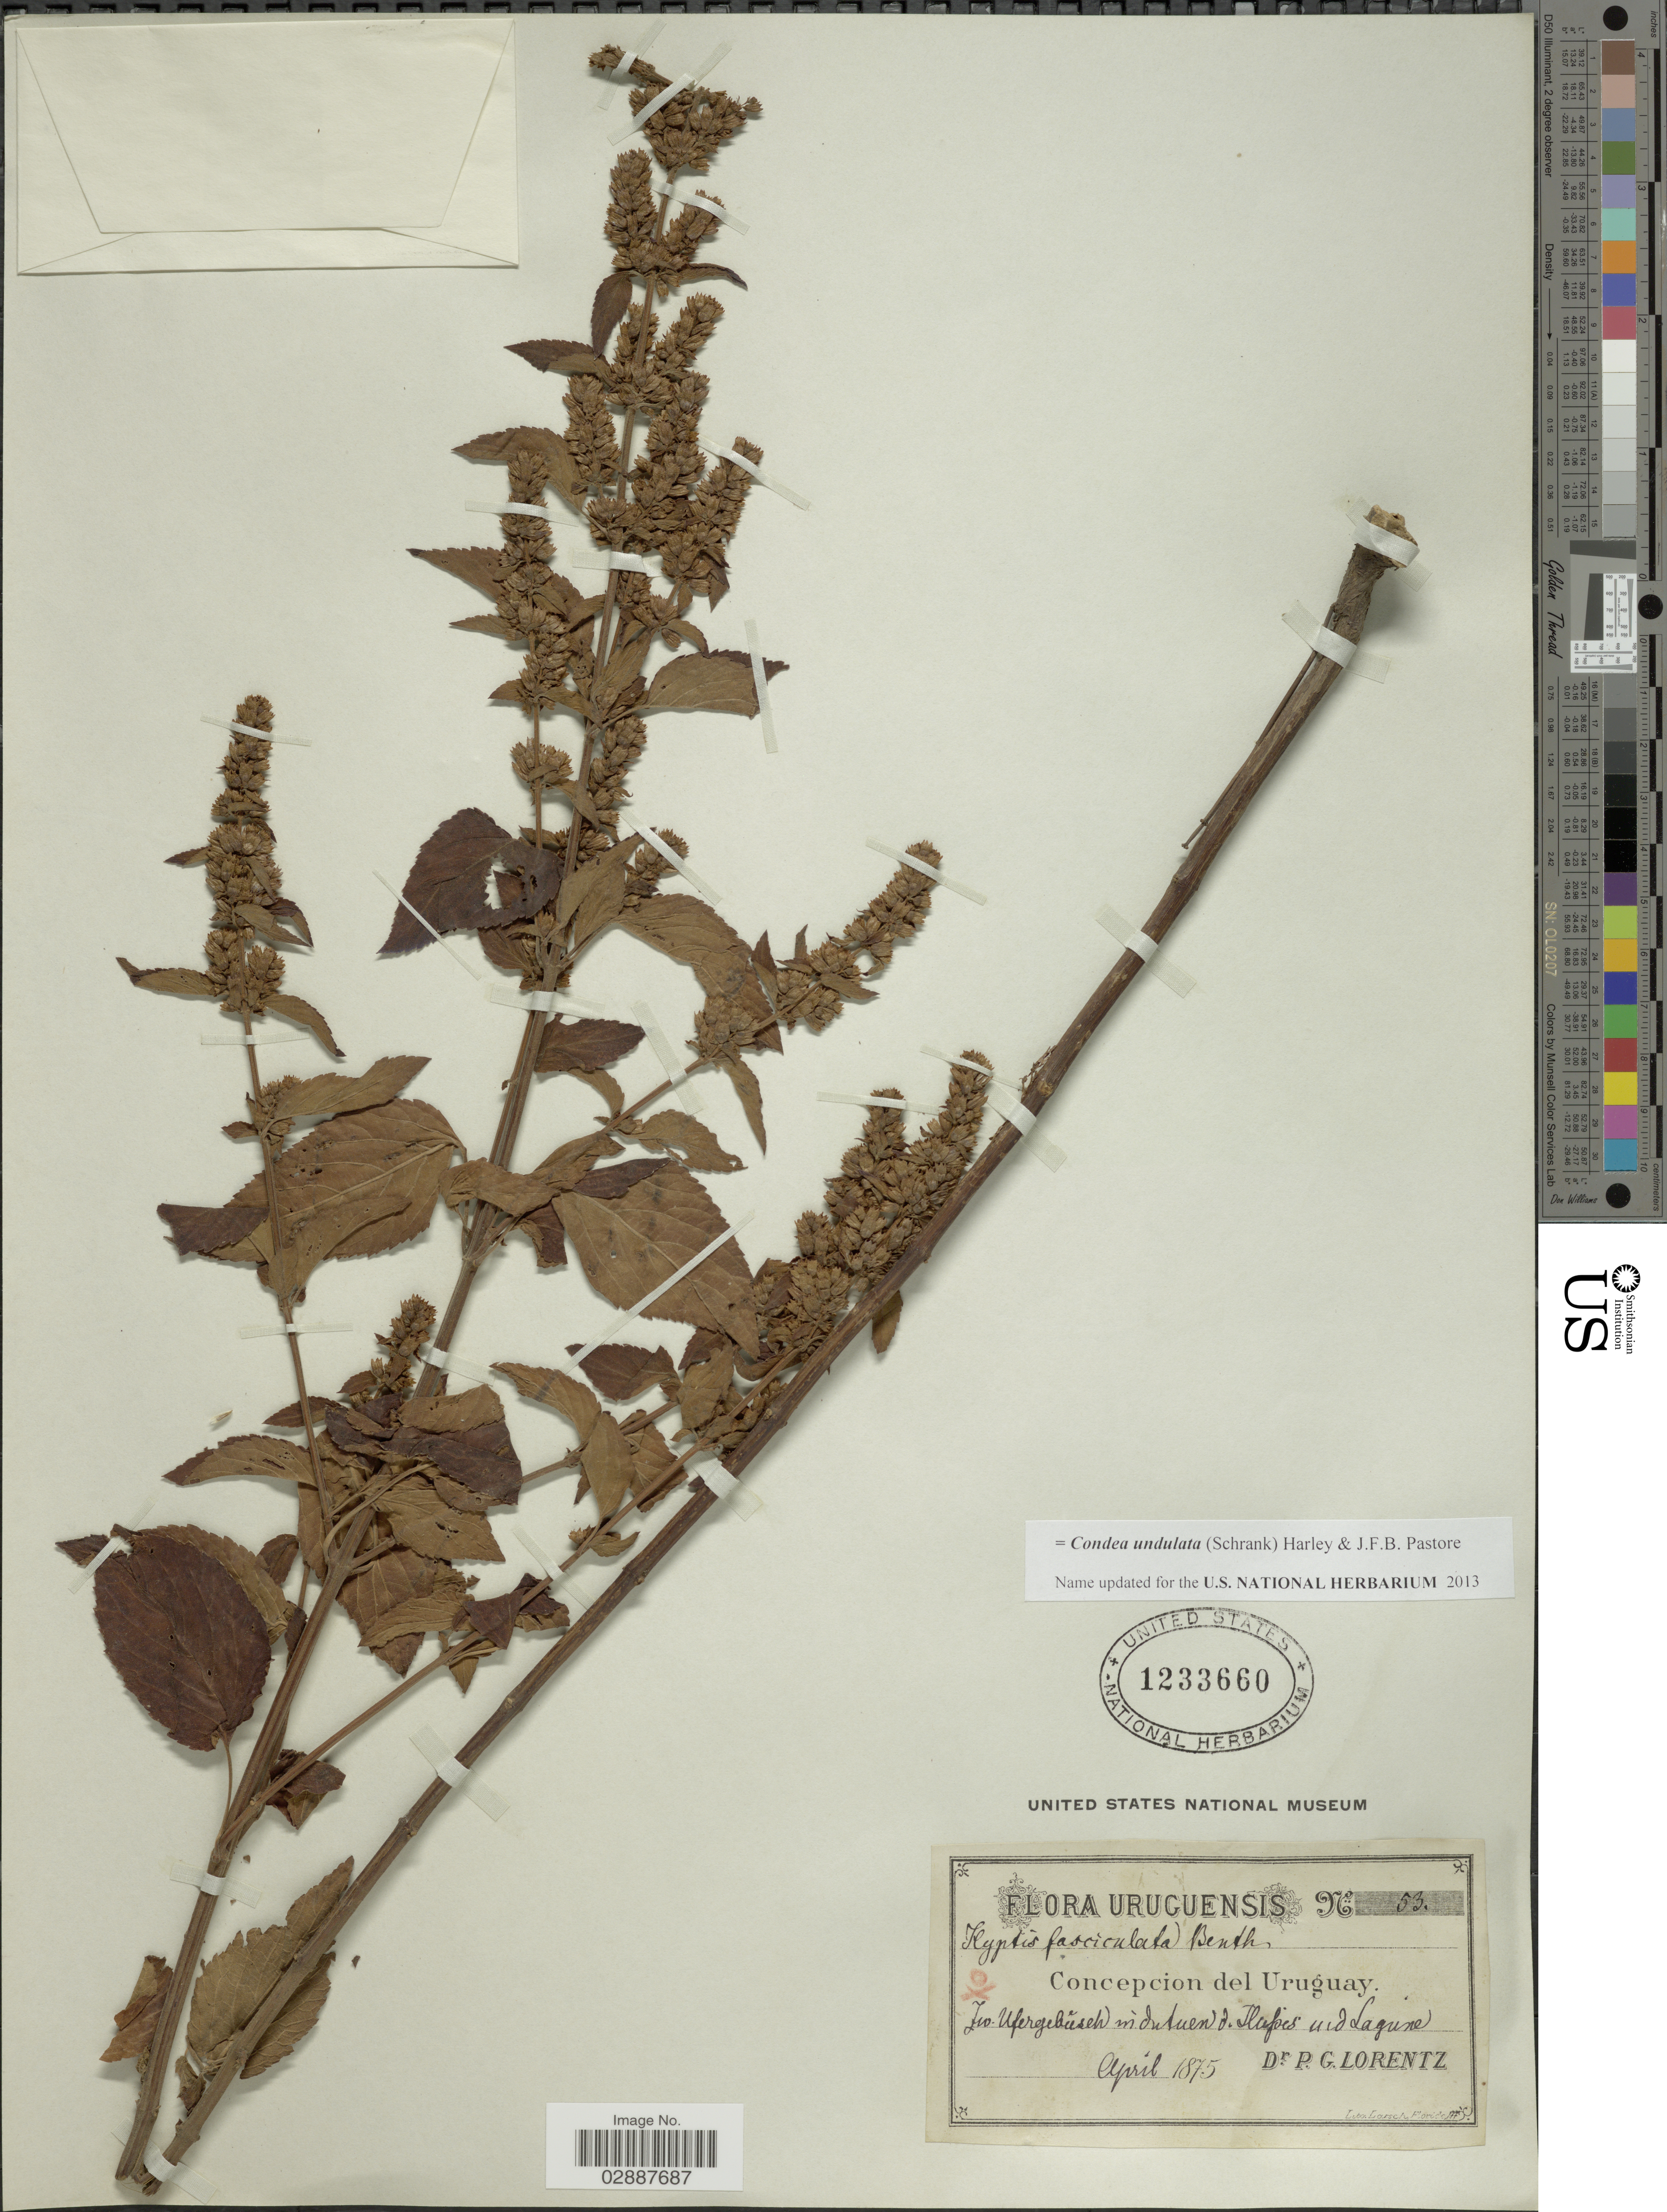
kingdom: Plantae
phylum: Tracheophyta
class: Magnoliopsida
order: Lamiales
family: Lamiaceae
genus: Condea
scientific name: Condea undulata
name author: (Schrank) Harley & J.F.B. Pastore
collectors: P. G. Lorentz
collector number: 53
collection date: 1875-04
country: Uruguay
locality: Concepcion del Uruguay.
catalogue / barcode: US 1233660